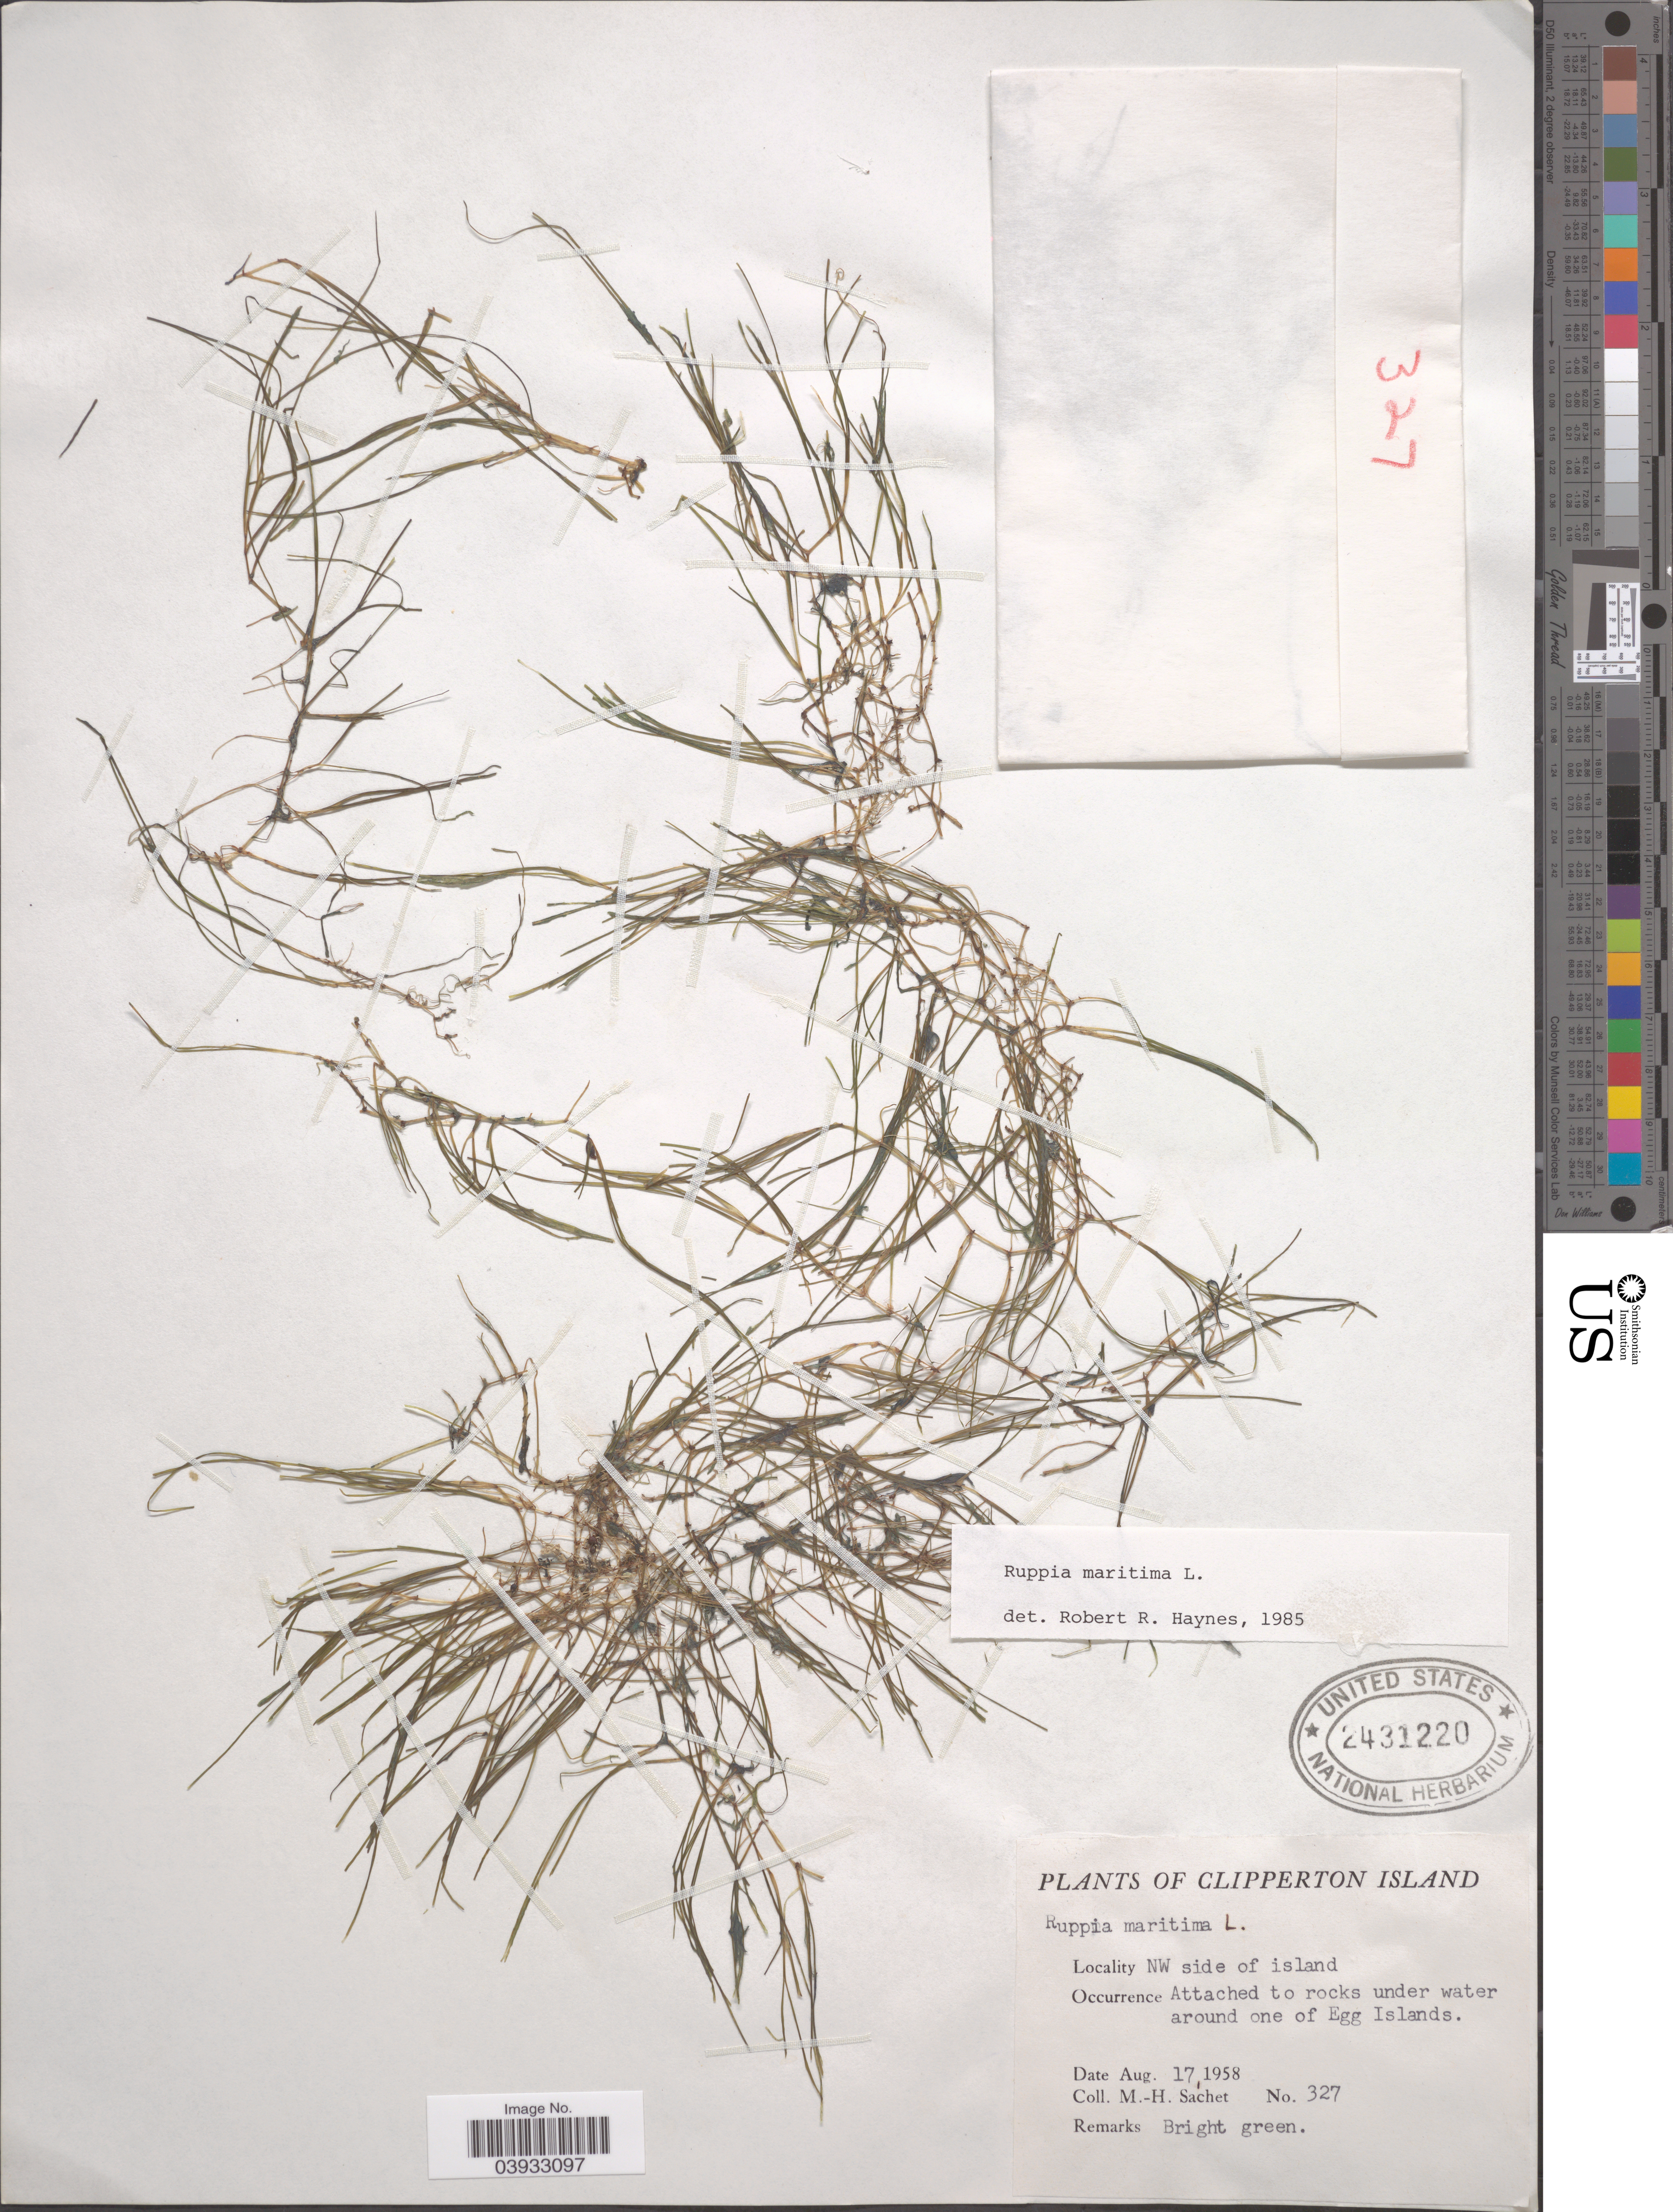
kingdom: Plantae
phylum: Tracheophyta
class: Liliopsida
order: Alismatales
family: Ruppiaceae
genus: Ruppia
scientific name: Ruppia maritima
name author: L.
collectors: M.-H. Sachet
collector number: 327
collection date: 1958-08-17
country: Central Am. Pac. Islands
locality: Clipperton Island. NW side of island. Around one of Egg Islands.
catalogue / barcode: US 2431220